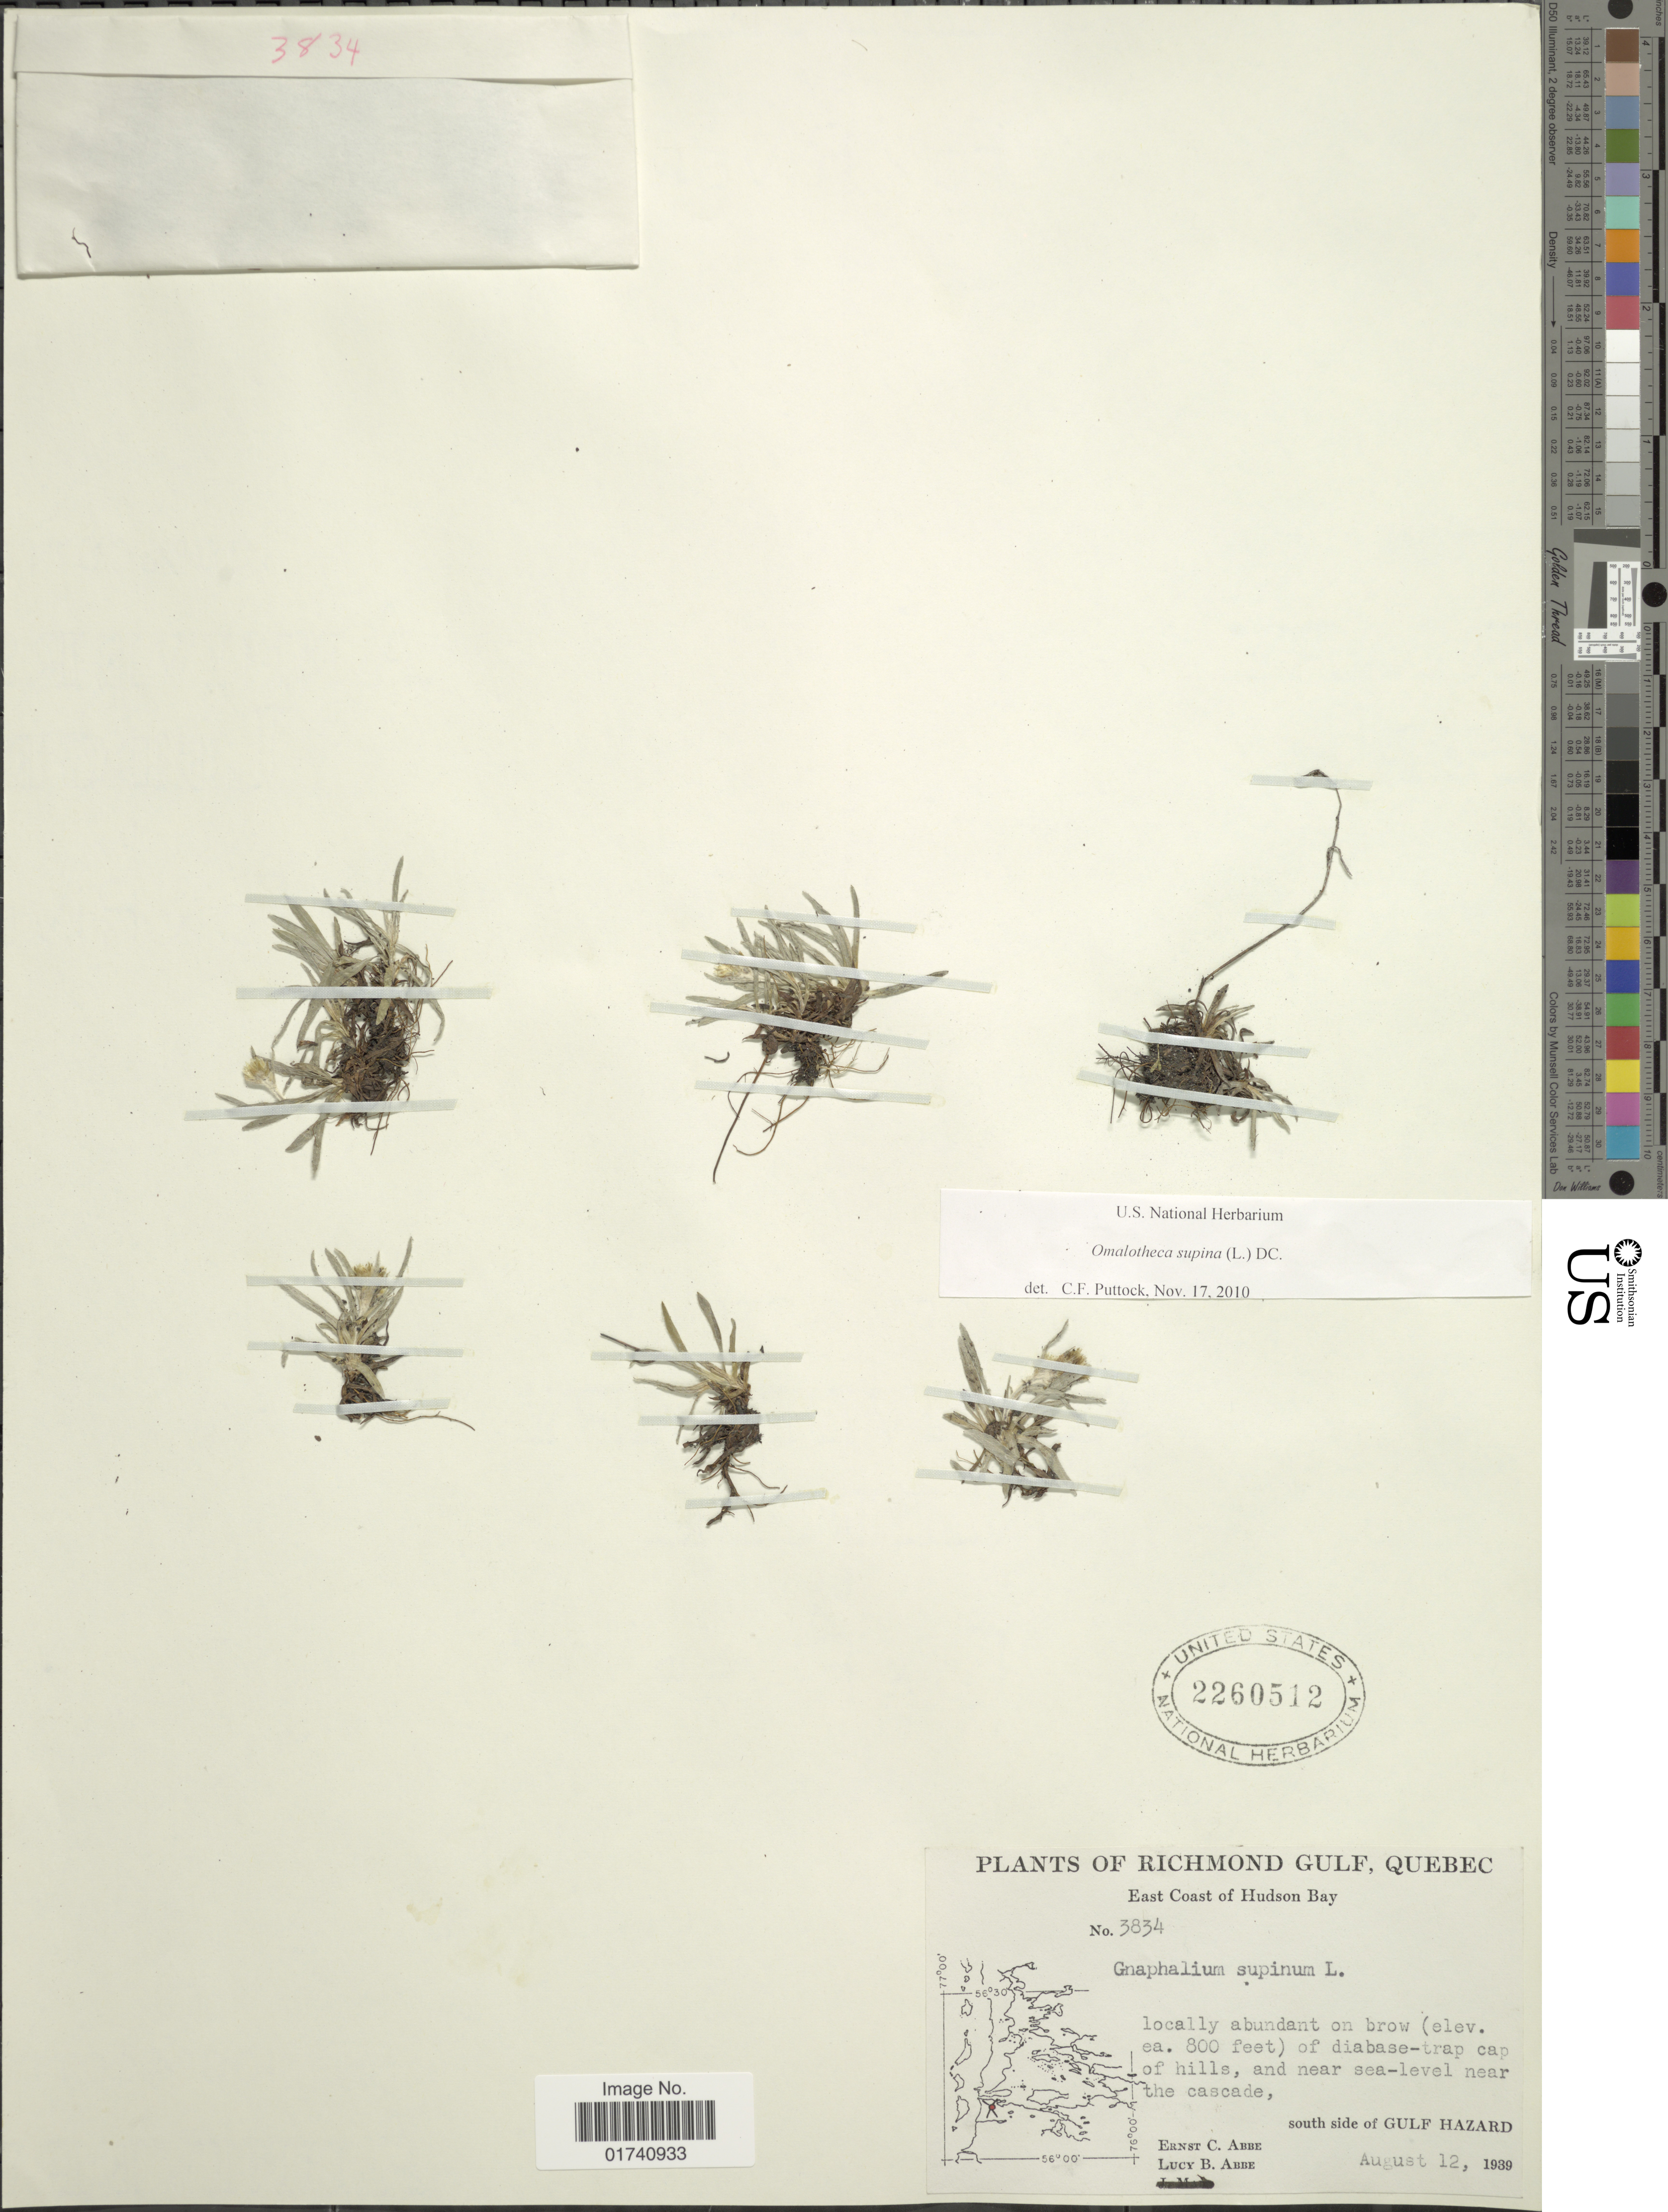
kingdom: Plantae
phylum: Tracheophyta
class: Magnoliopsida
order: Asterales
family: Asteraceae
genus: Omalotheca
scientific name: Omalotheca supina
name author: (L.) DC.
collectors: E. C. Abbe & L. B. Abbe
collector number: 3834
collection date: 1939-08-12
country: Canada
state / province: Quebec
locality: Richmond Gulf. East Coast of Hudson Bay. South side of Gulf Hazard.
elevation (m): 244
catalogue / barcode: US 2260512